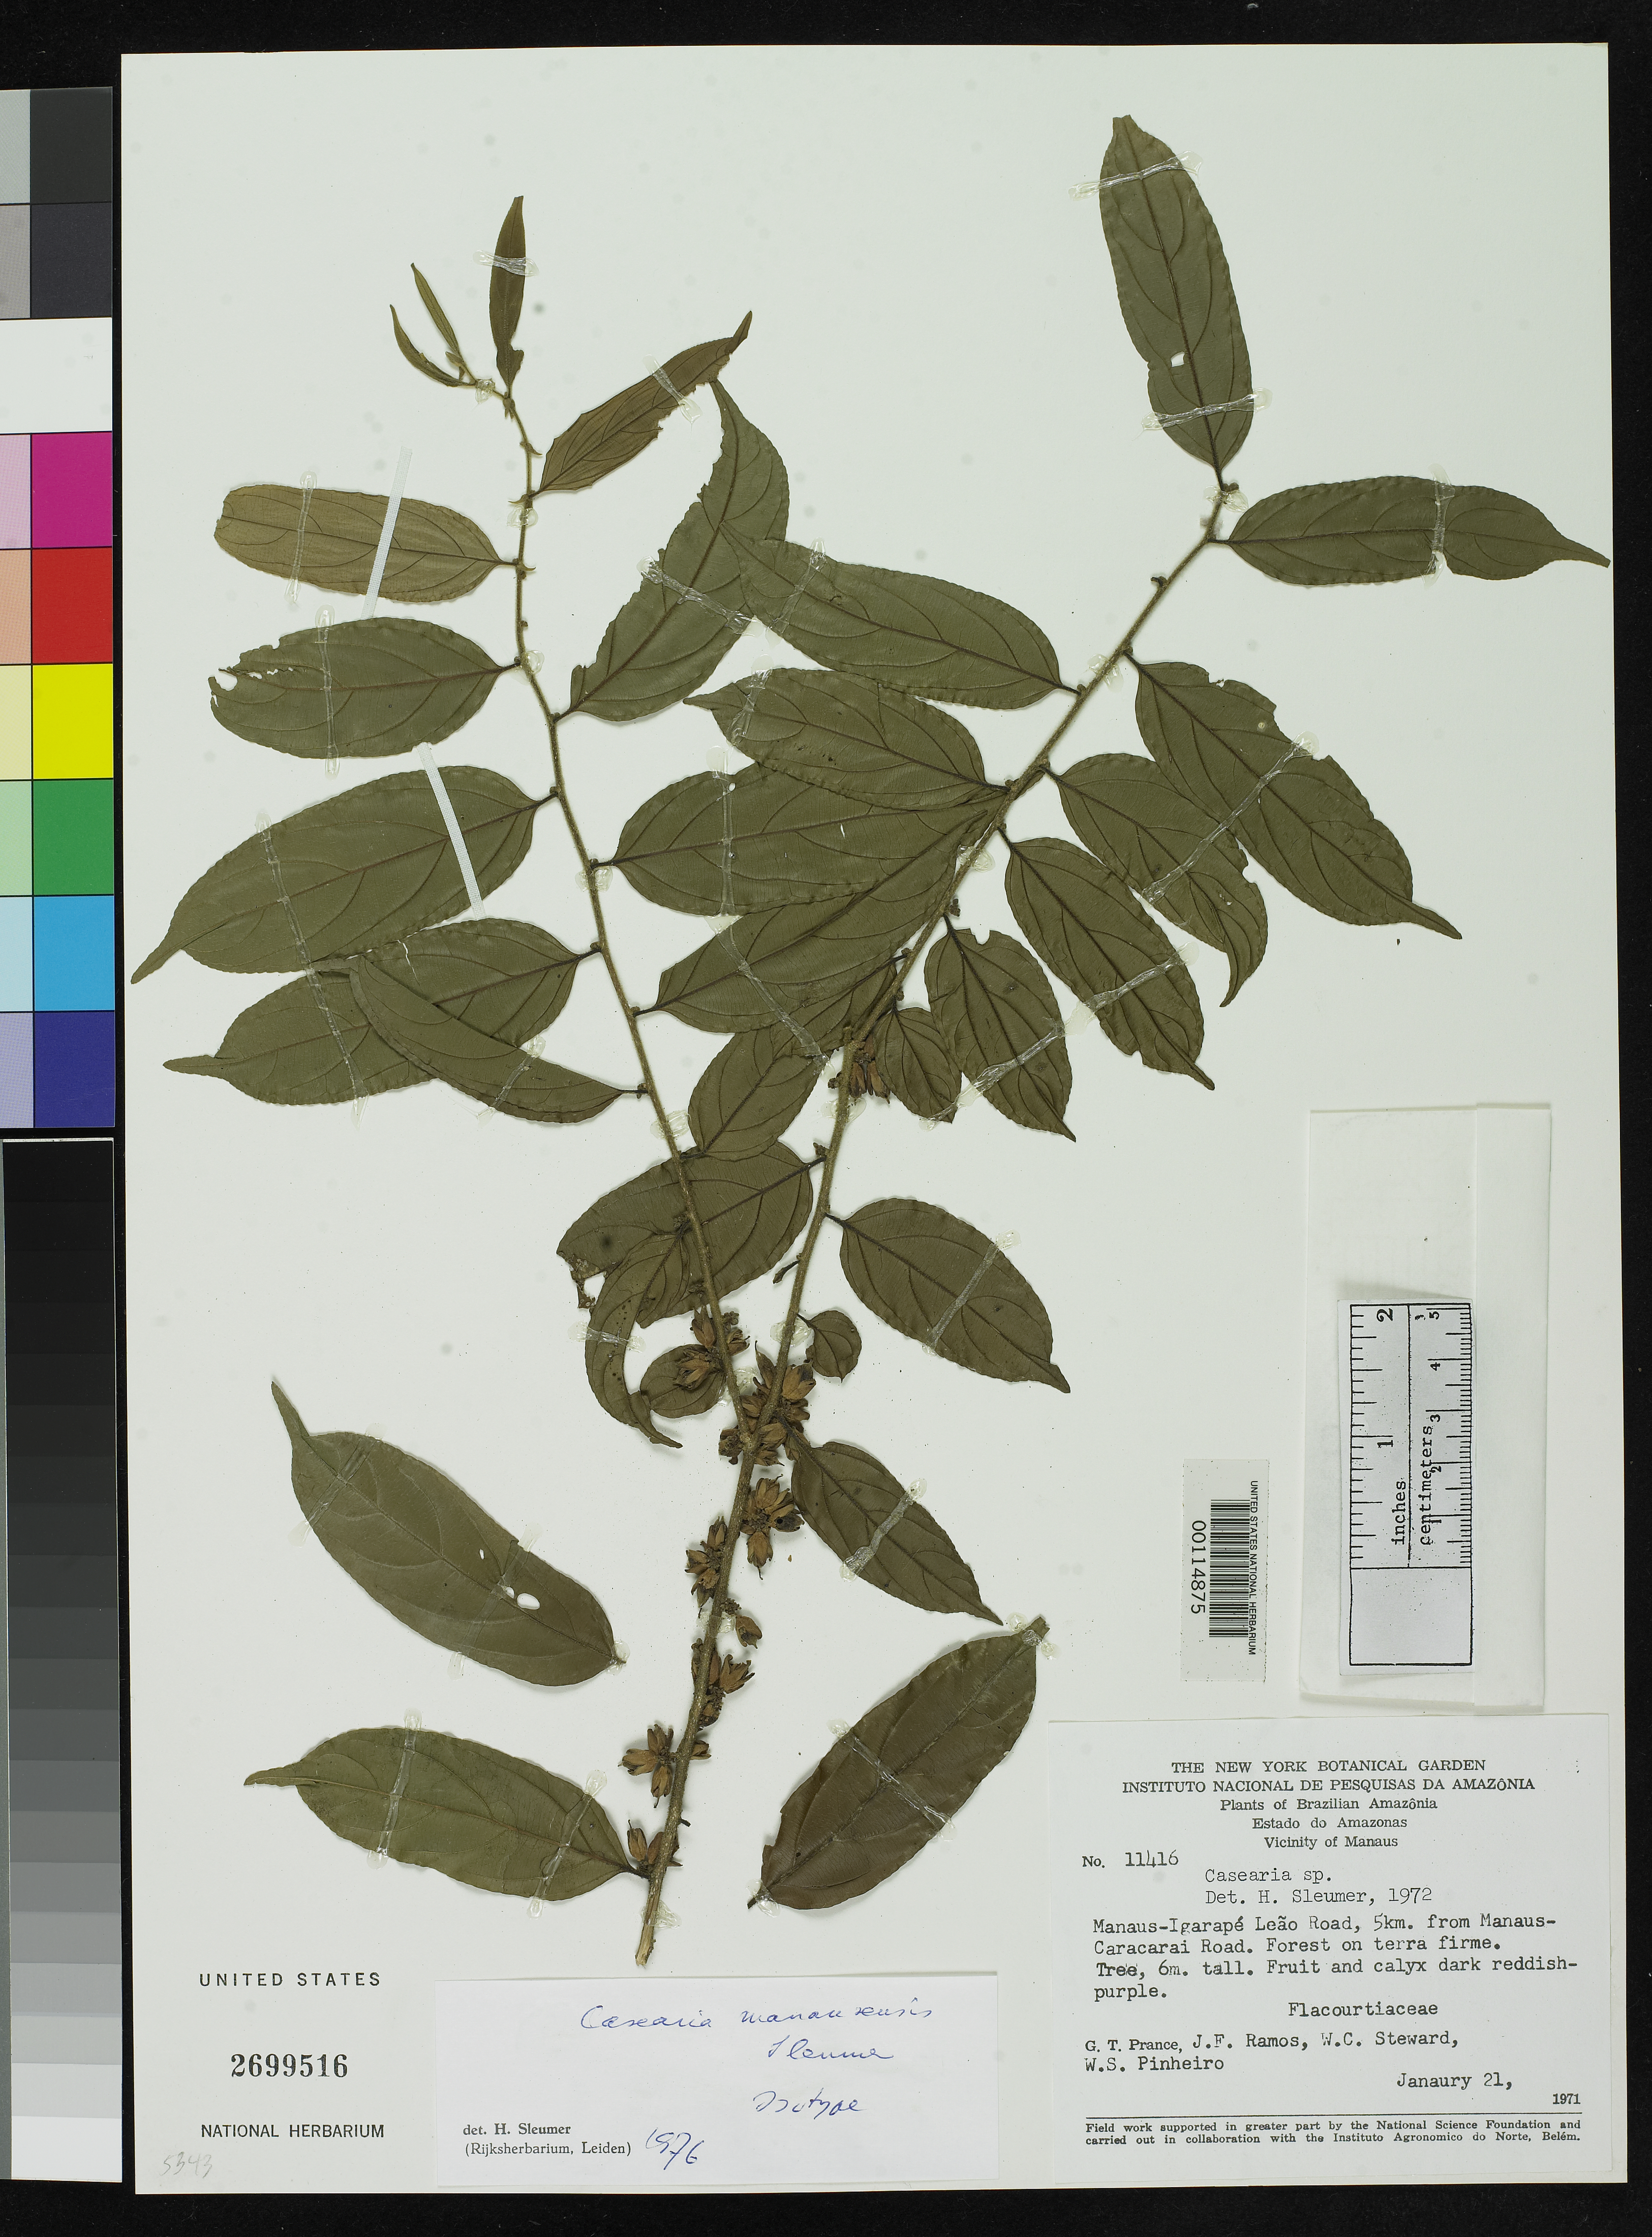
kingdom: Plantae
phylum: Tracheophyta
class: Magnoliopsida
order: Malpighiales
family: Salicaceae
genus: Casearia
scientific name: Casearia manausensis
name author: Sleumer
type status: Isotype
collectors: G. T. Prance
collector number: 11416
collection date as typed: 21 Jan 1971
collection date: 1971-01-21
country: Brazil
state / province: Amazonas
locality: Manaus - Igarape Leao road - 5 km from Manaus Caracarai road.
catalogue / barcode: US 2699516